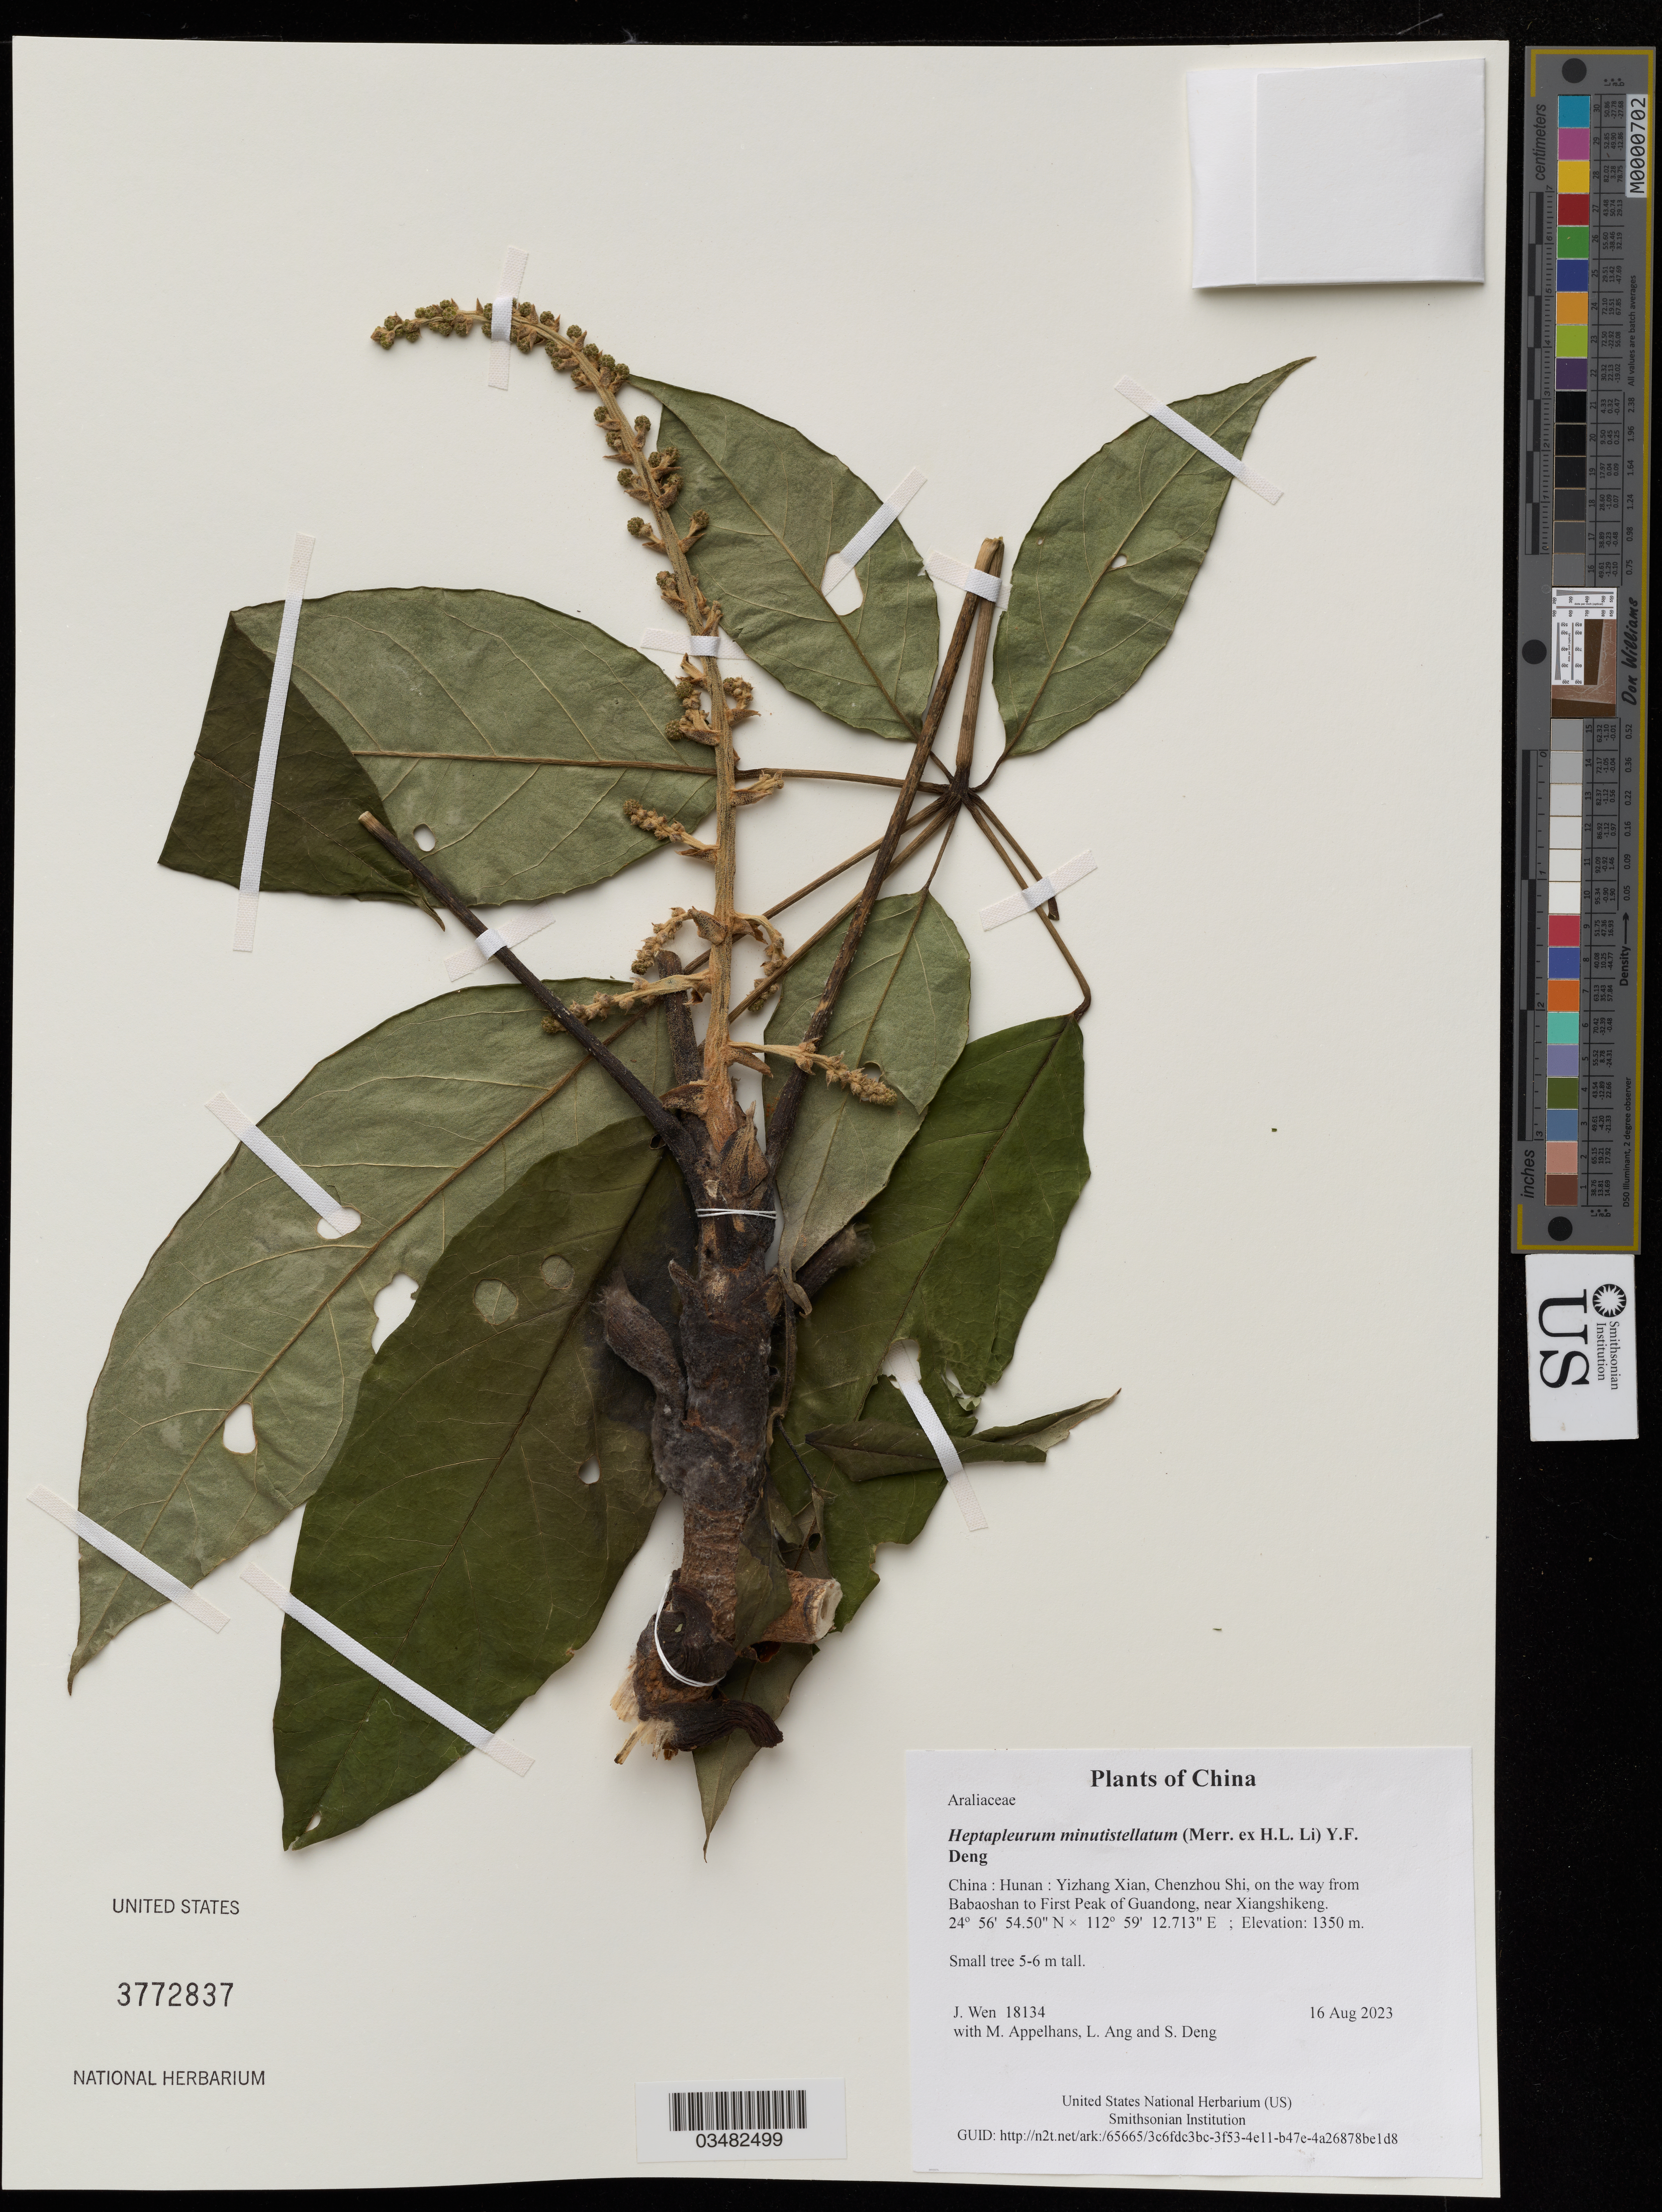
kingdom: Plantae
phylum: Tracheophyta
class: Magnoliopsida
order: Apiales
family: Araliaceae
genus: Heptapleurum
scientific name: Heptapleurum minutistellatum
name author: (Merr. ex H.L. Li) Y.F. Deng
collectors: J. Wen, M. Appelhans, L. Ang & S. Deng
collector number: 18134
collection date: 2023-08-16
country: China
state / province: Hunan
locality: Yizhang Xian, Chenzhou Shi, on the way from Babaoshan to First Peak of Guandong, near Xiangshikeng.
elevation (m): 1350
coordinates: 24.948471 N, 112.9868648 E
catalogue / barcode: US 3772837